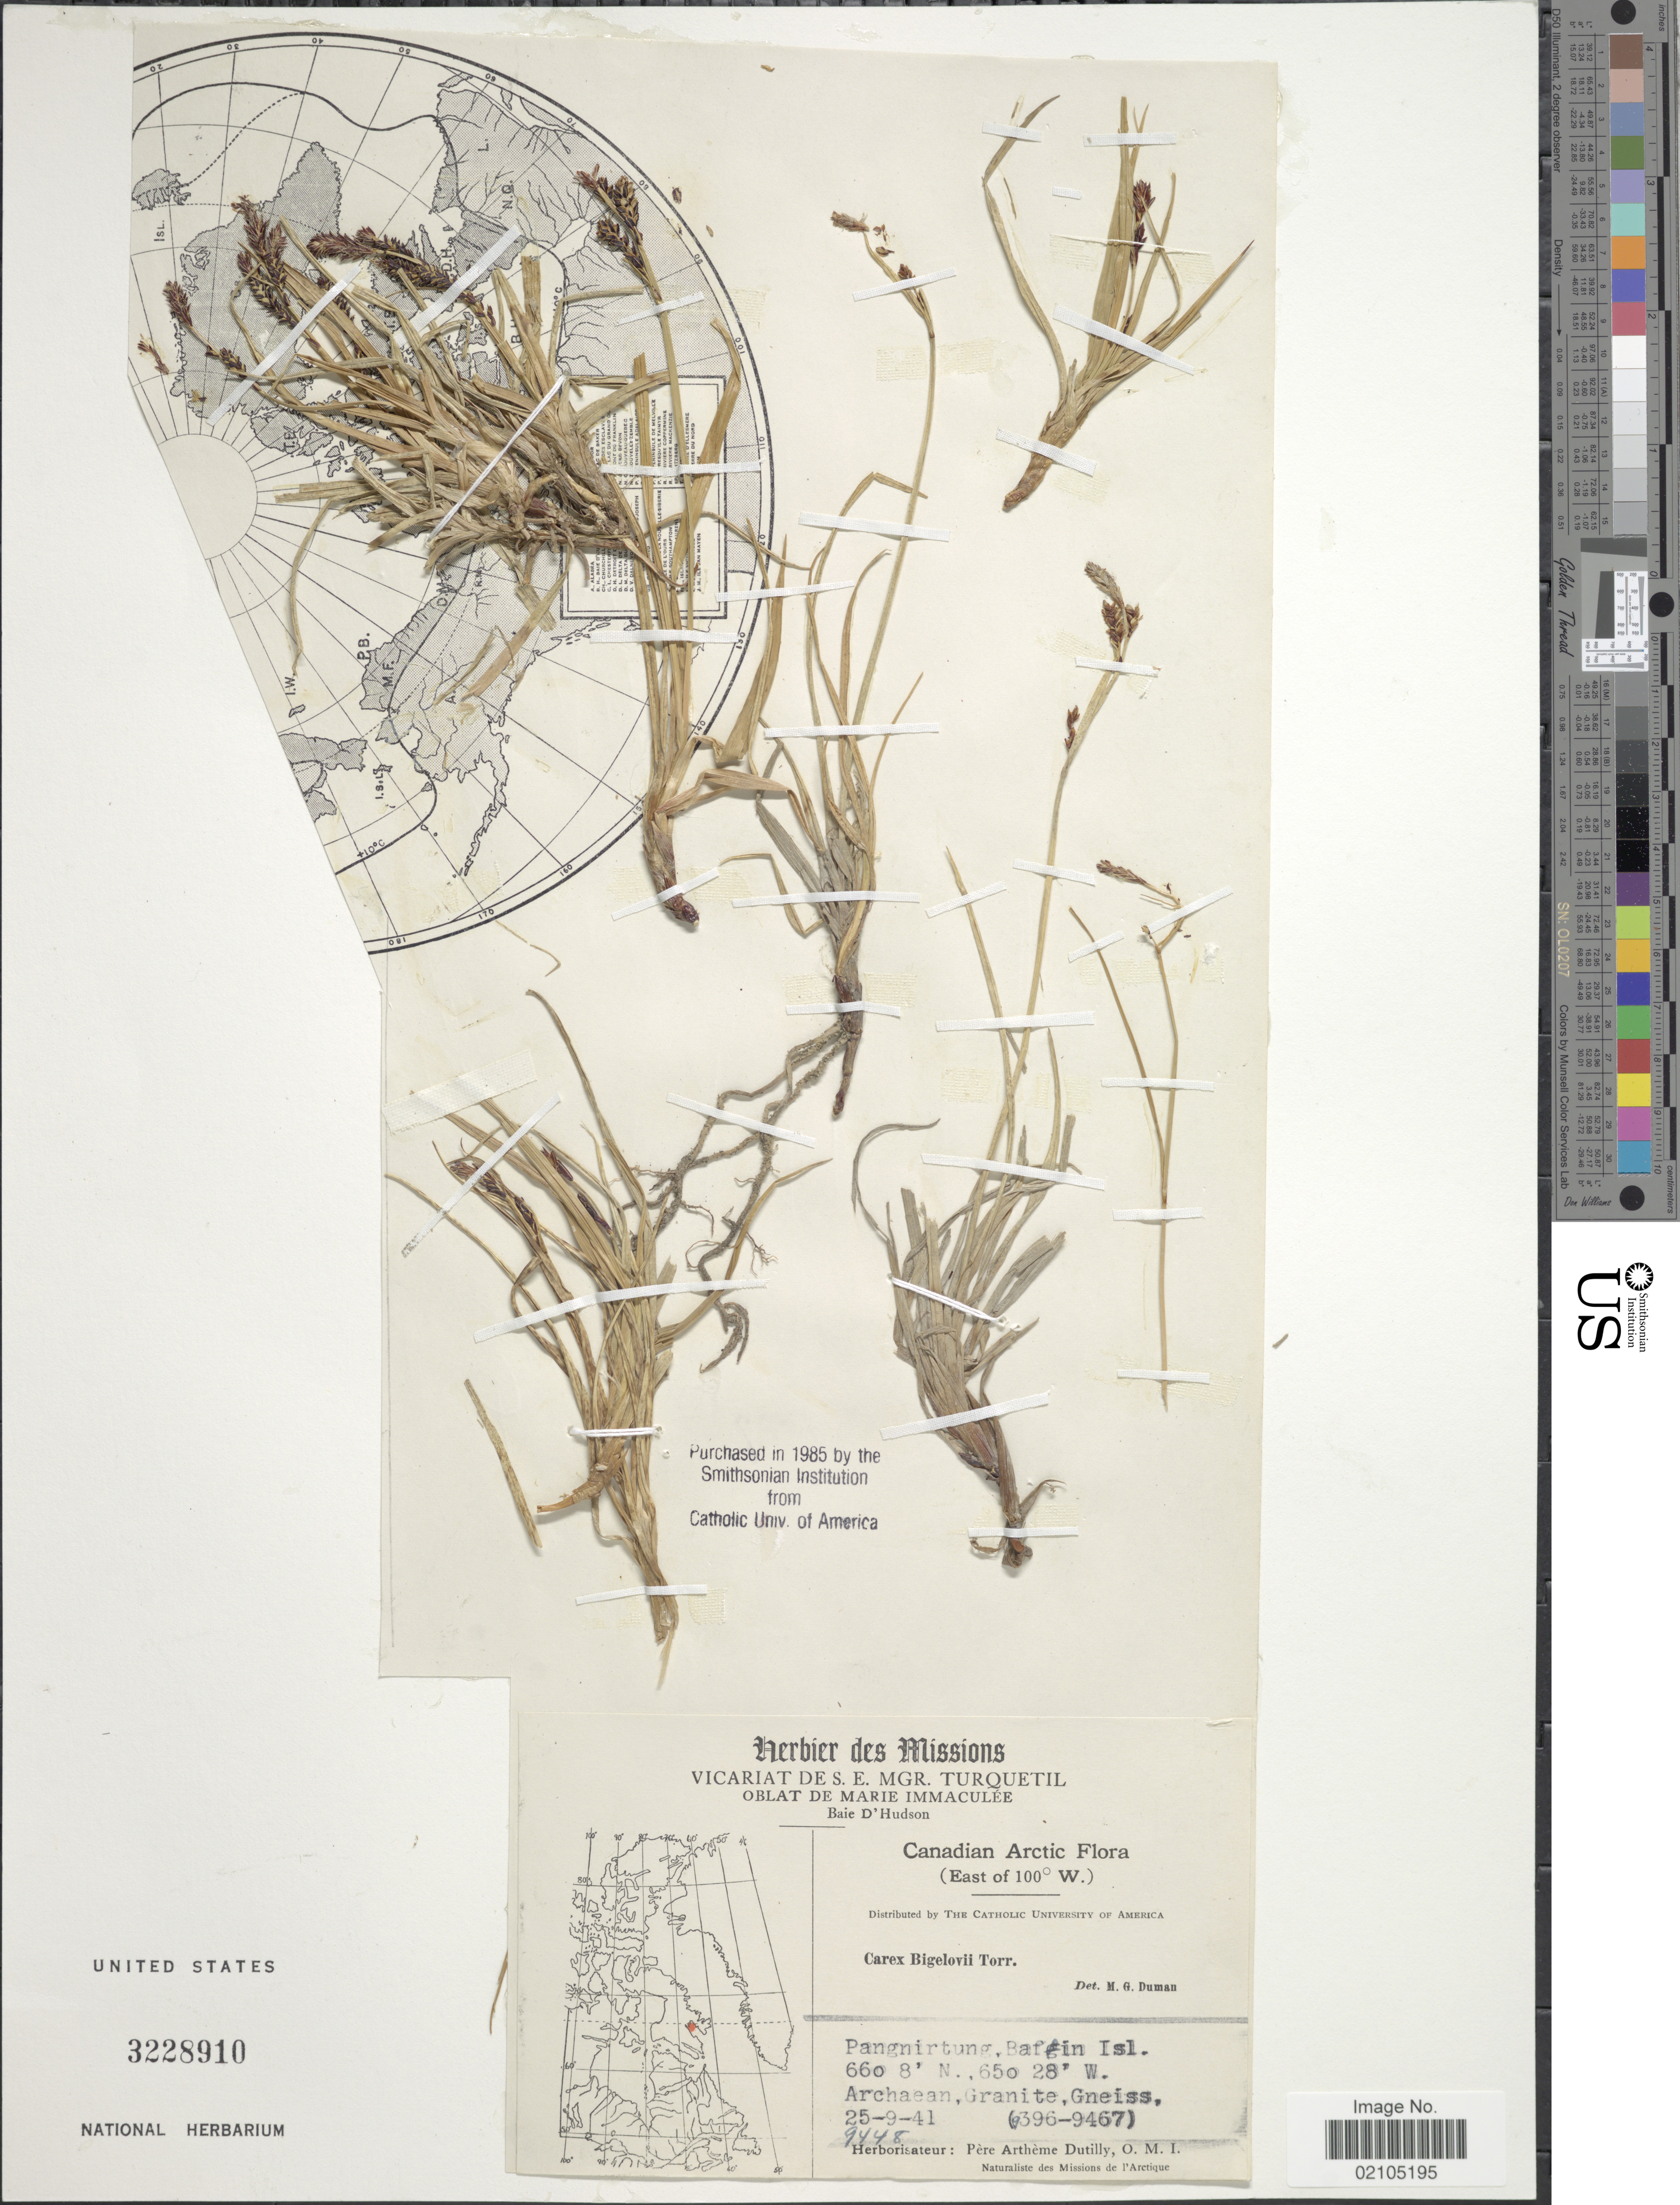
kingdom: Plantae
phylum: Tracheophyta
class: Liliopsida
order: Poales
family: Cyperaceae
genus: Carex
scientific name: Carex bigelowii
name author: Torr. ex Schwein.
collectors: A. Dutilly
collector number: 9448/(9396-9467)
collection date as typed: Transcribed d/m/y: 25/9/41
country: Canada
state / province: Nunavut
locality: Canadian Arctic, (East of 100ºW). Pangnirtung, Bafin Isl. Archaean, Granite, Gneiss.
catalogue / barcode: US 3228910